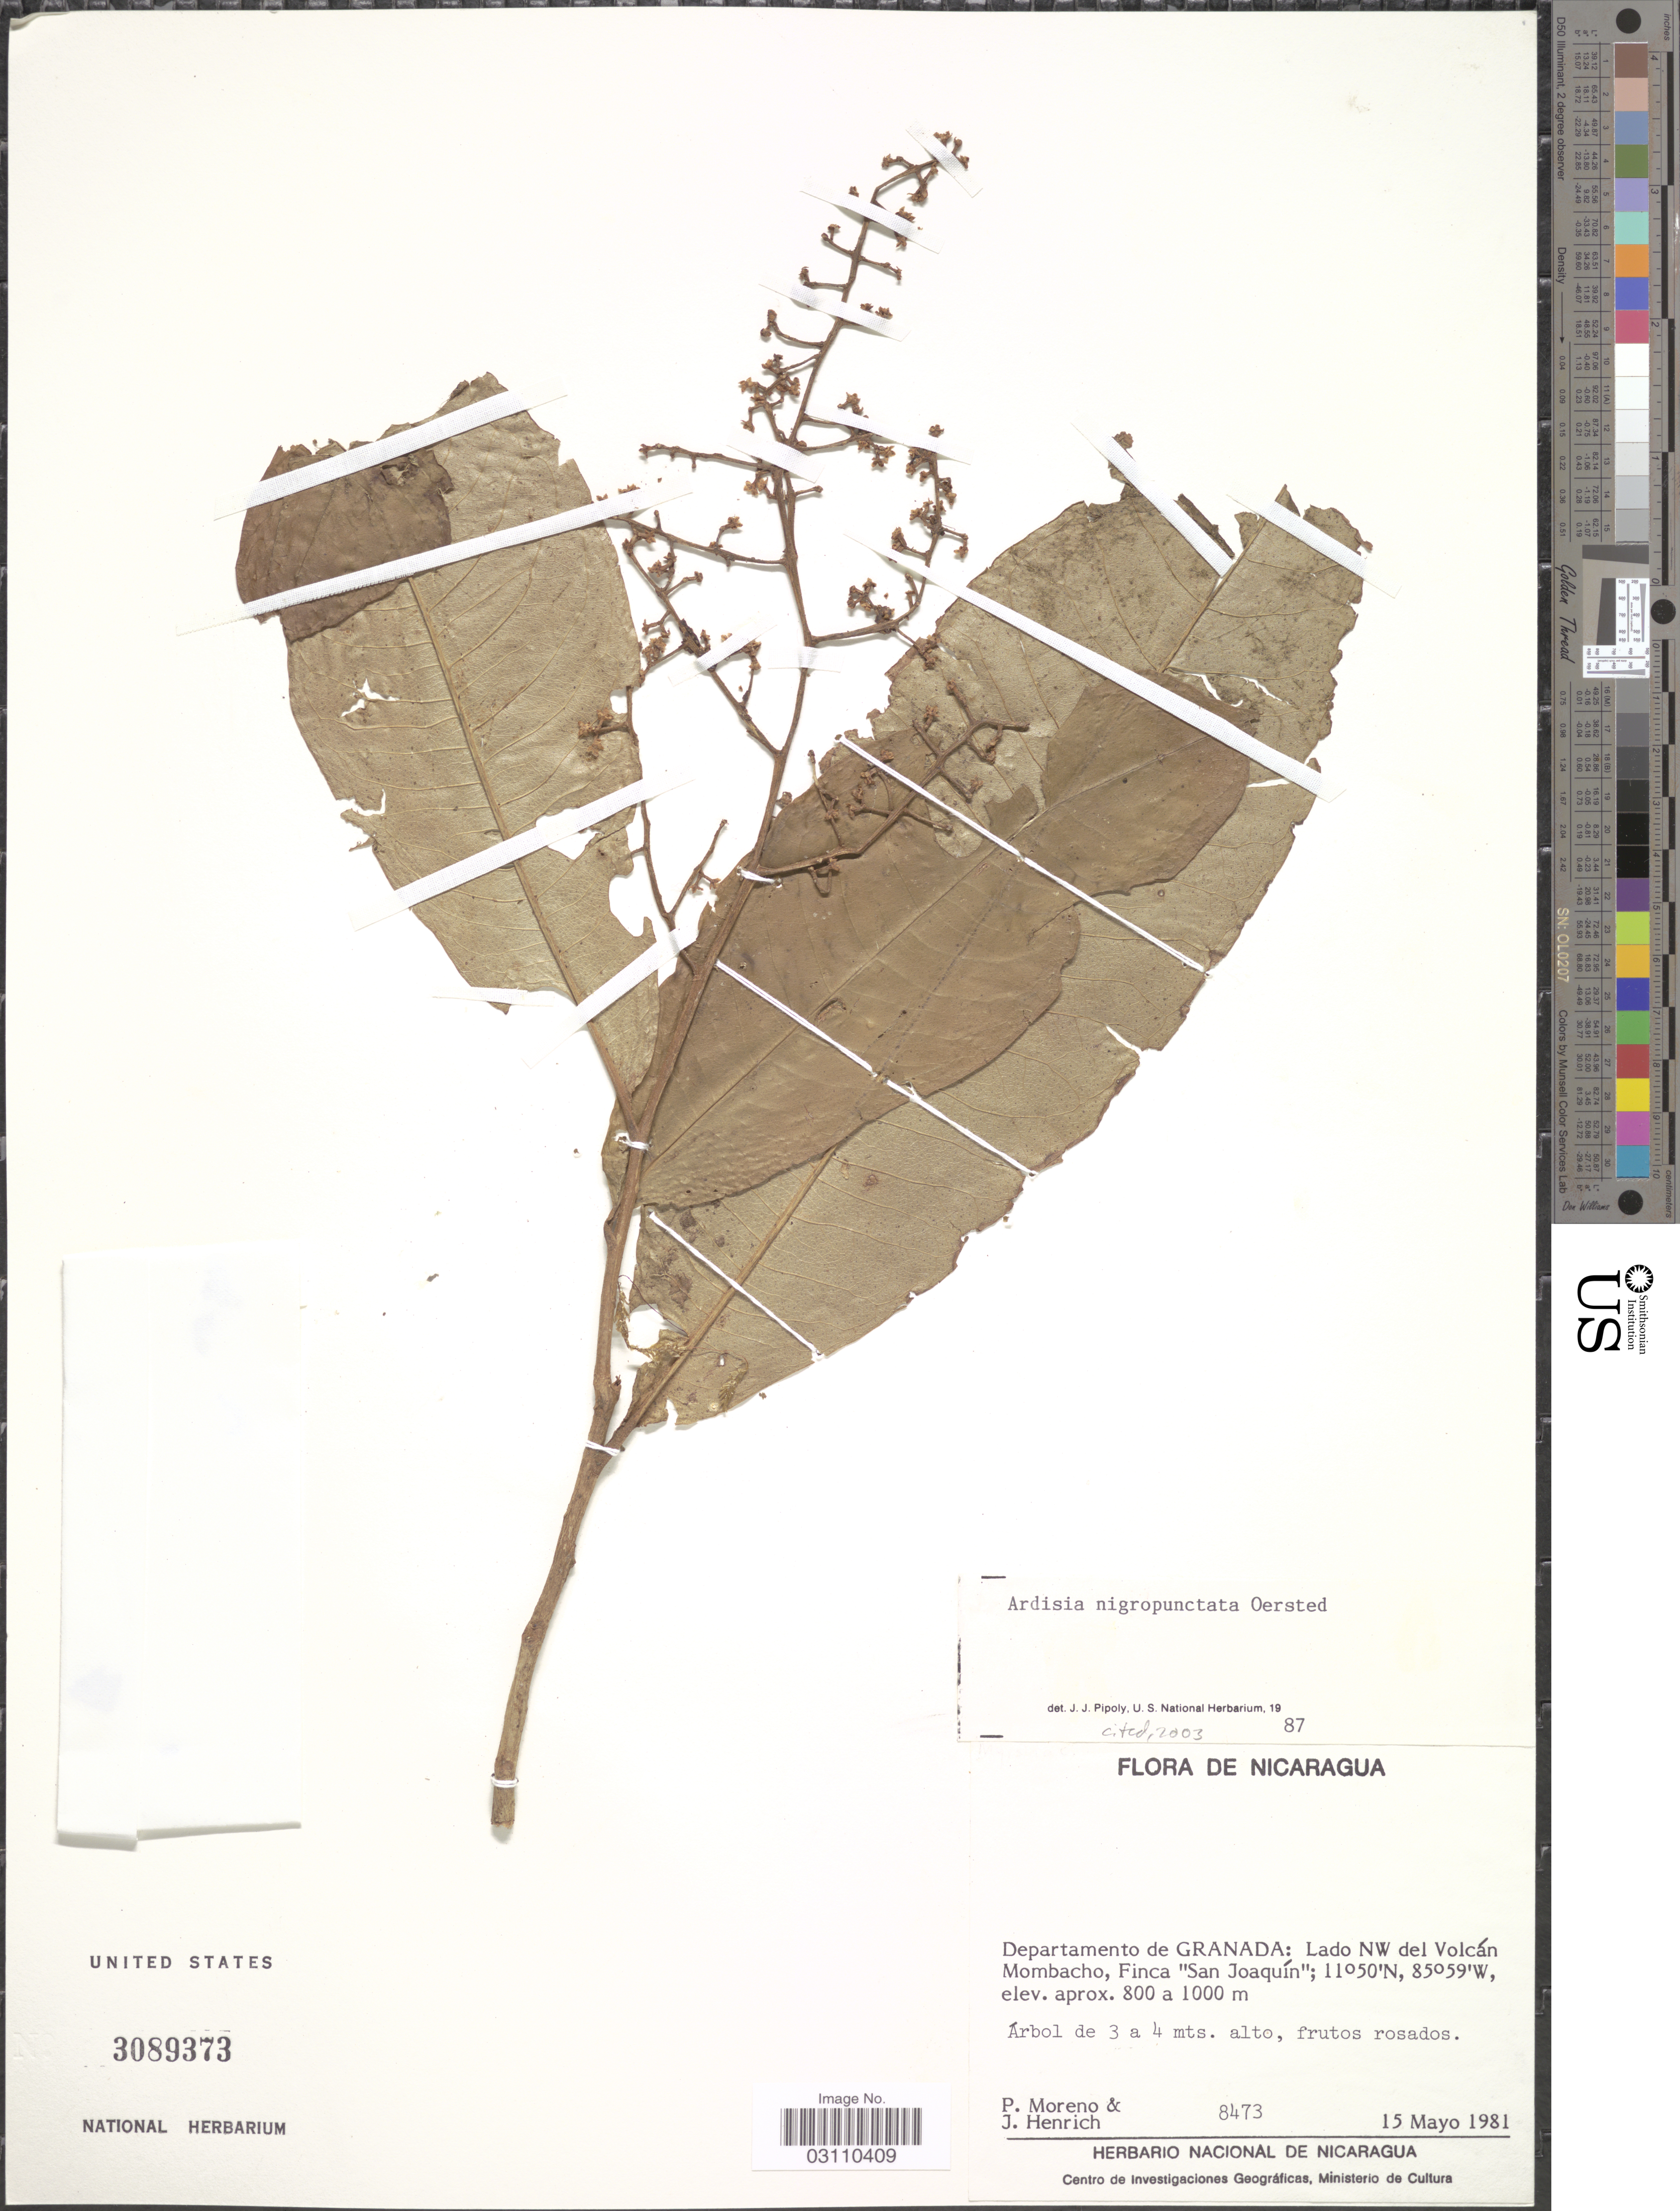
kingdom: Plantae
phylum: Tracheophyta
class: Magnoliopsida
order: Ericales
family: Primulaceae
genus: Ardisia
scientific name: Ardisia nigropunctata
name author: Oerst.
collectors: P. Moreno & J. Henrich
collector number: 8473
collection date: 1981-05-15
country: Nicaragua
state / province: Granada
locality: Departamento de Granada: Lado NW del Volcán Mombacho, Finca "San Joaquín".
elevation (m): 800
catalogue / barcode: US 3089373